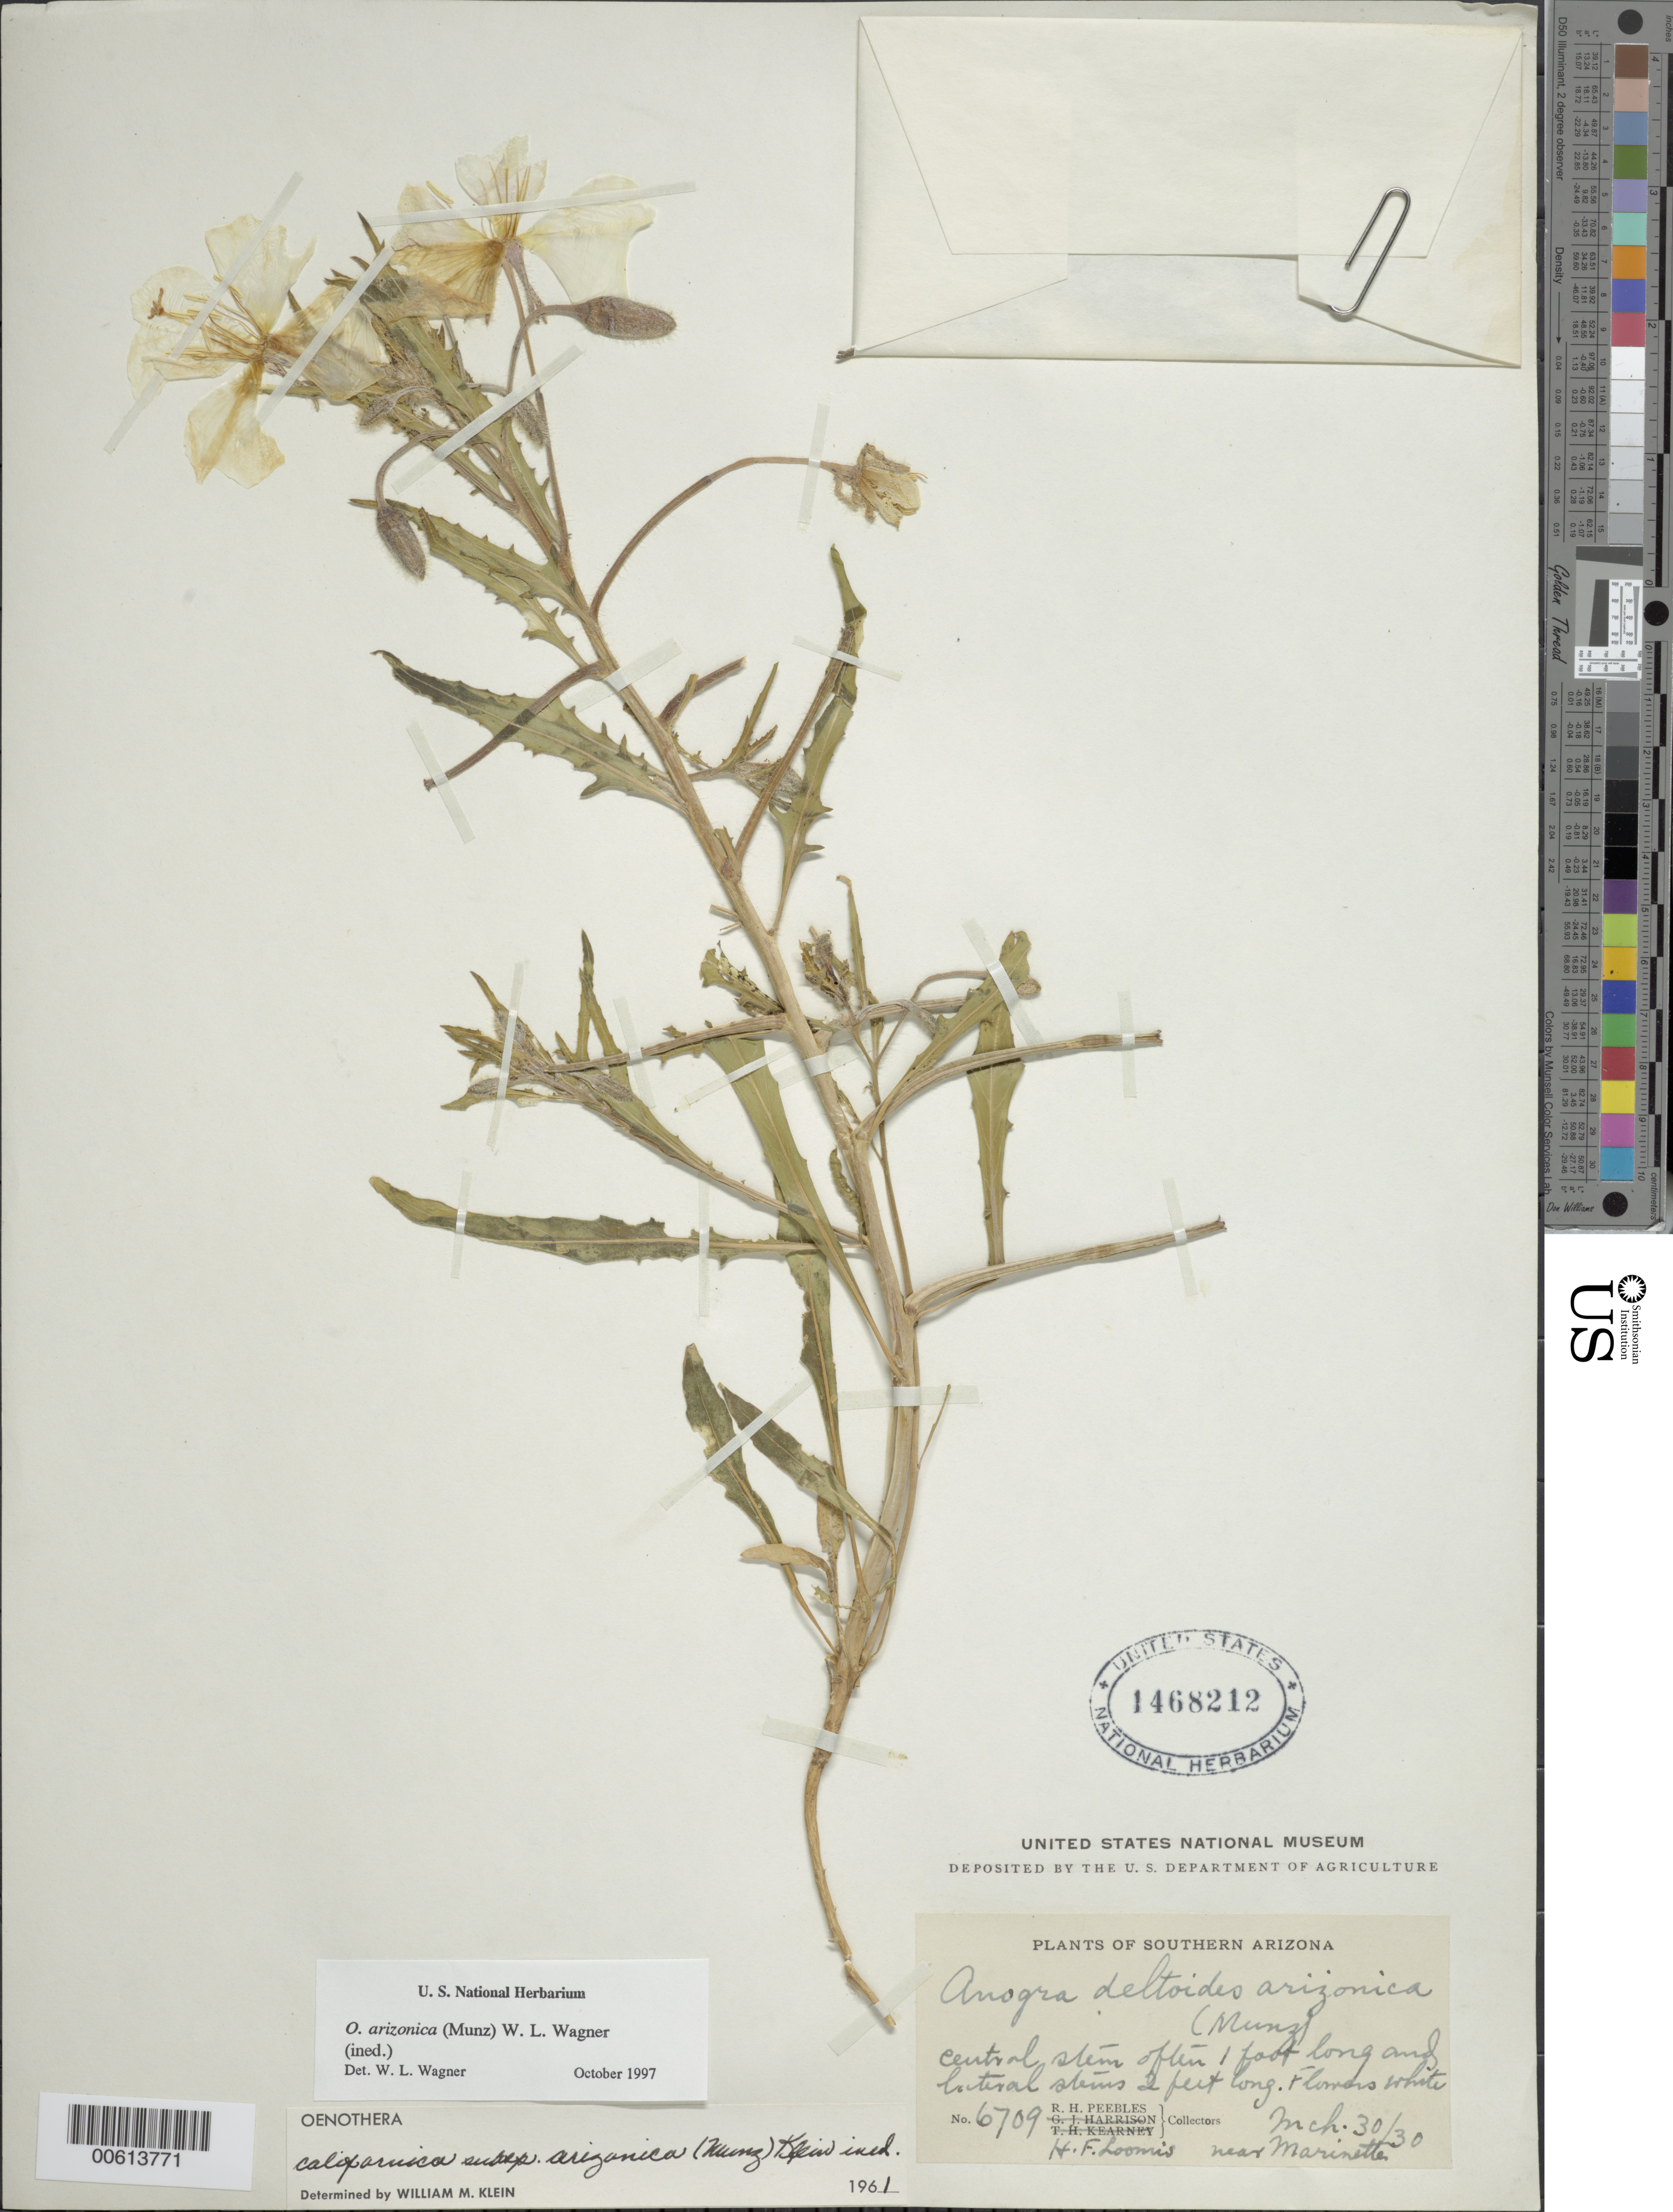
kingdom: Plantae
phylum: Tracheophyta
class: Magnoliopsida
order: Myrtales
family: Onagraceae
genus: Oenothera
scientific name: Oenothera arizonica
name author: (Munz) W.L. Wagner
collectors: R. H. Peebles & H. F. Loomis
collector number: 6709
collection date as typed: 30 Mar 1930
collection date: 1930-03-30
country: United States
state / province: Arizona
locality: Near Marinetta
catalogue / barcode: US 1468212